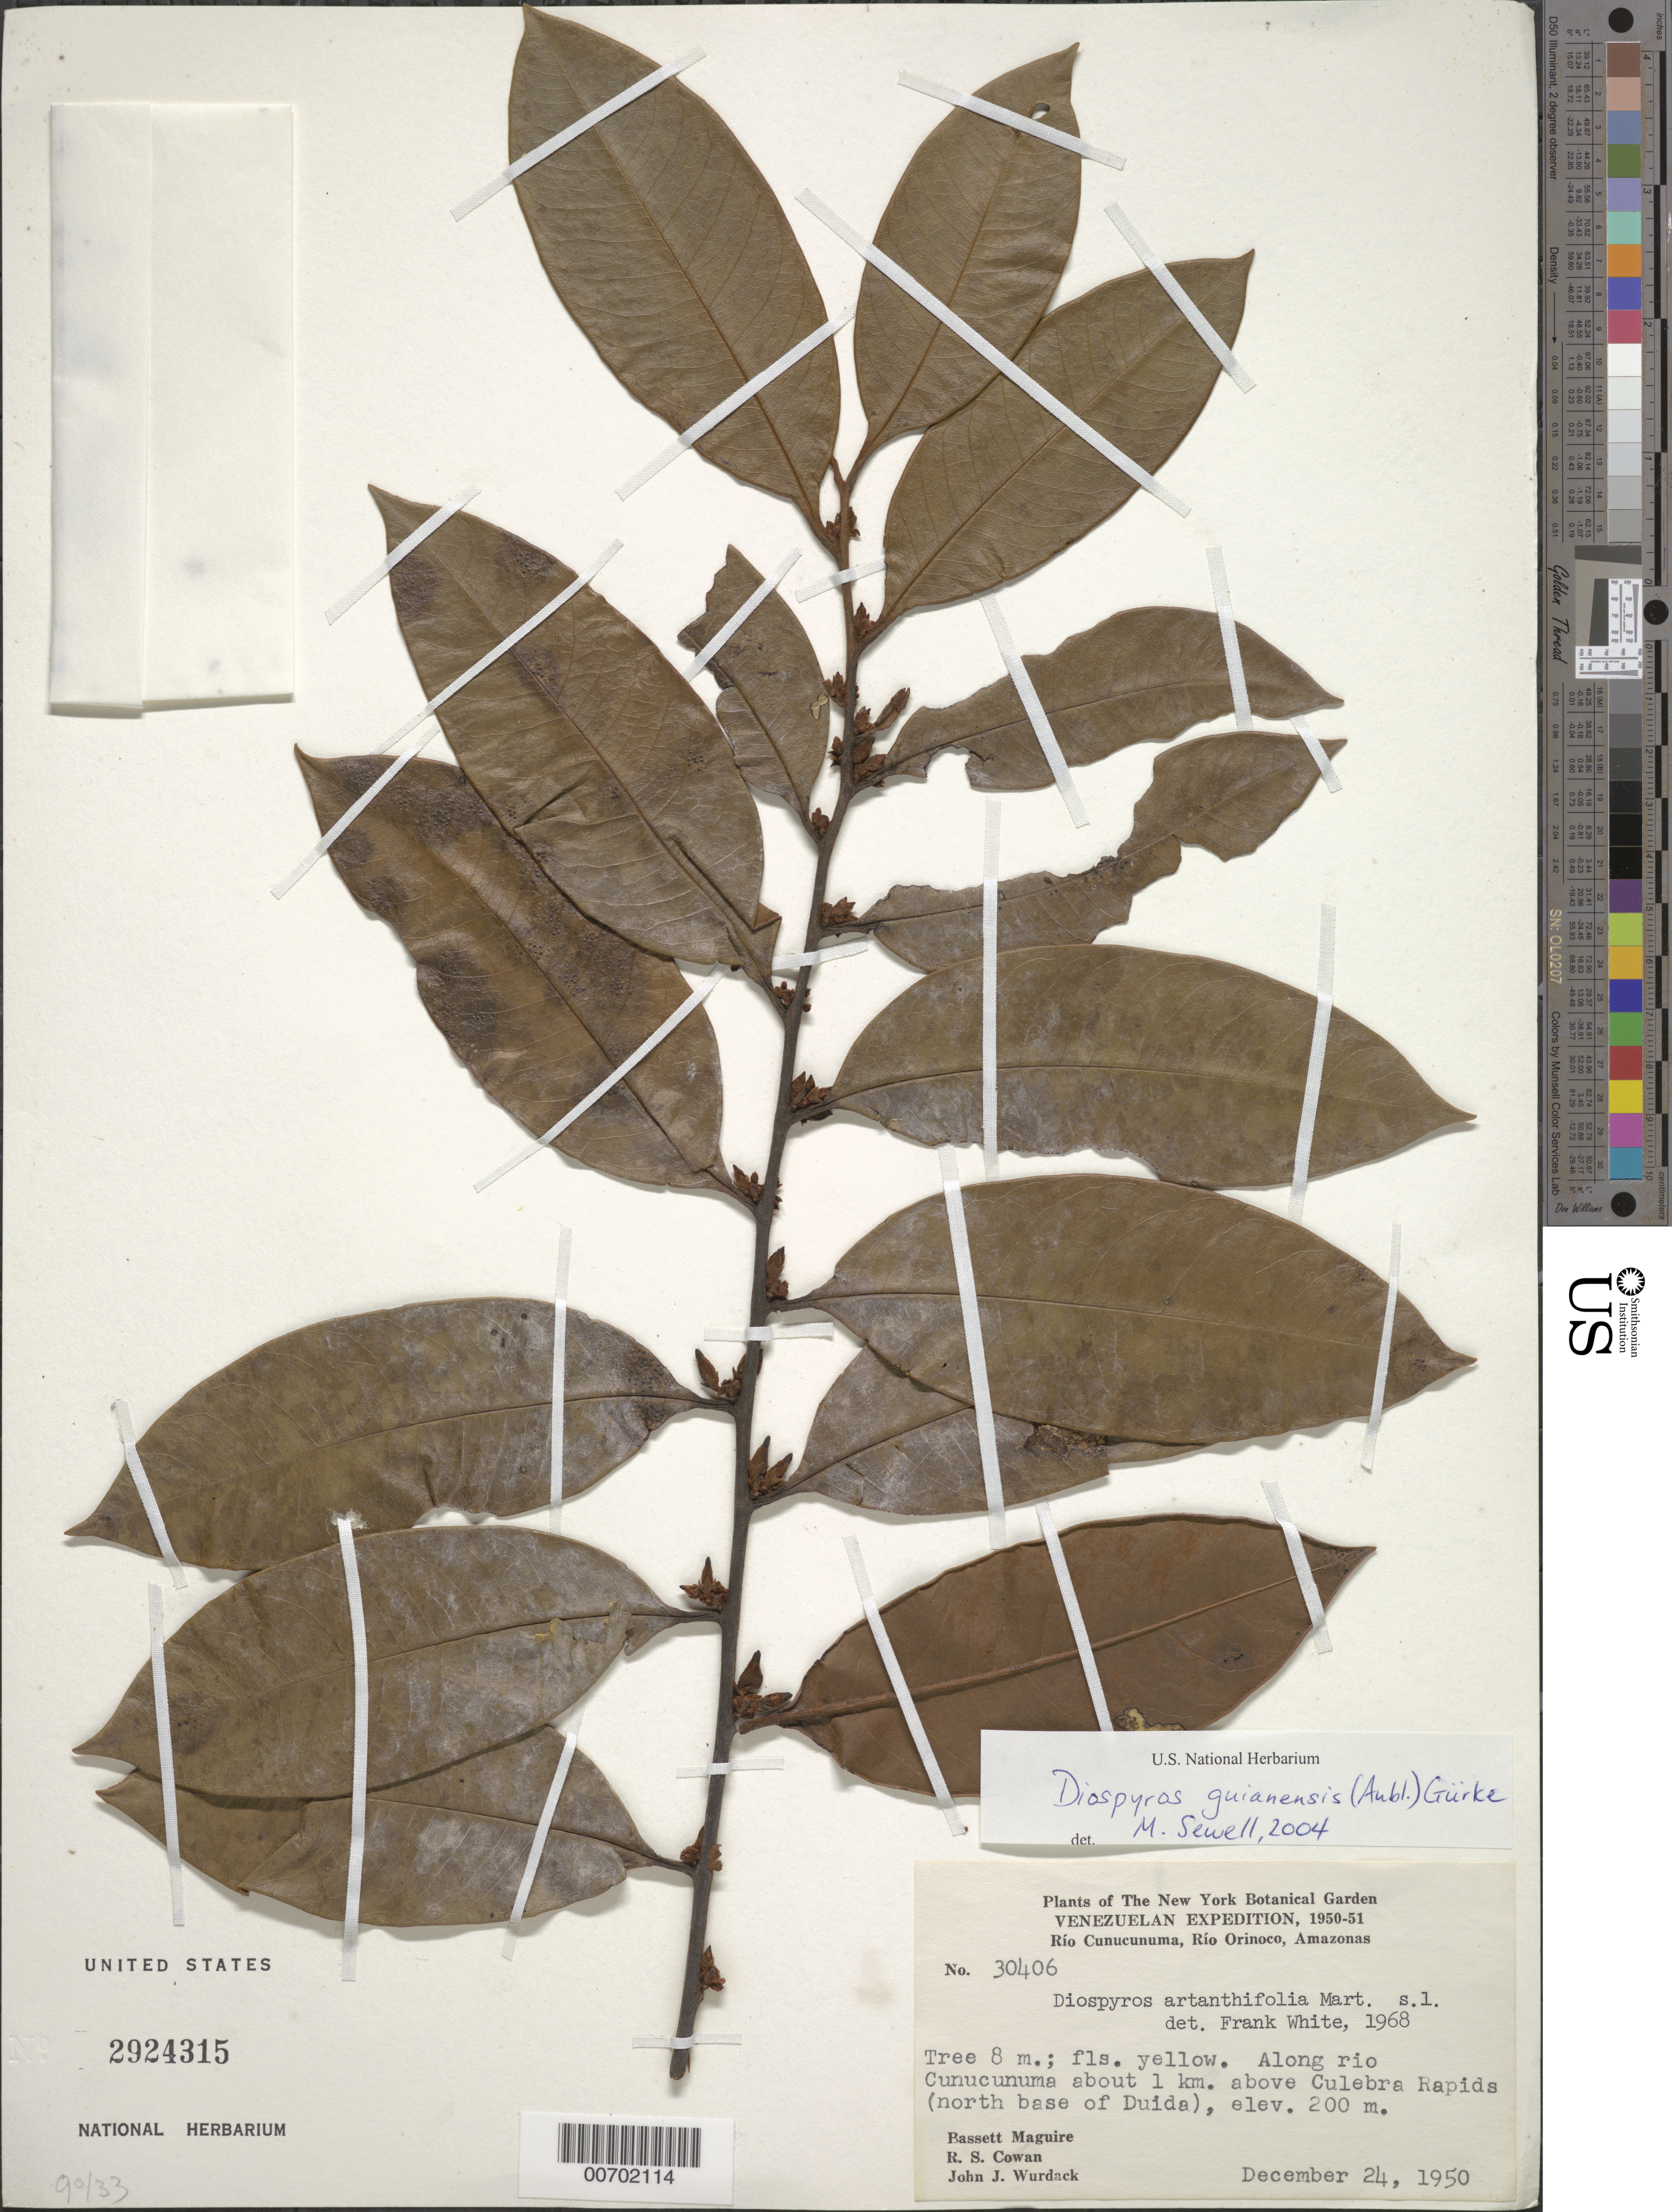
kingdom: Plantae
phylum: Tracheophyta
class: Magnoliopsida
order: Ericales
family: Ebenaceae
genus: Diospyros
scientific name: Diospyros guianensis subsp. guianensis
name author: (Aubl.) Gürke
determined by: Sewell, M.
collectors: B. Maguire, R. S. Cowan & J. J. Wurdack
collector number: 30406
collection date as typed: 24-Dec-50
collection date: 1950-12-24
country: Venezuela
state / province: Amazonas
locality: Río Cunucunuma, Culebra Rapids, 1 km above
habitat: Along river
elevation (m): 200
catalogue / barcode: US 2924315